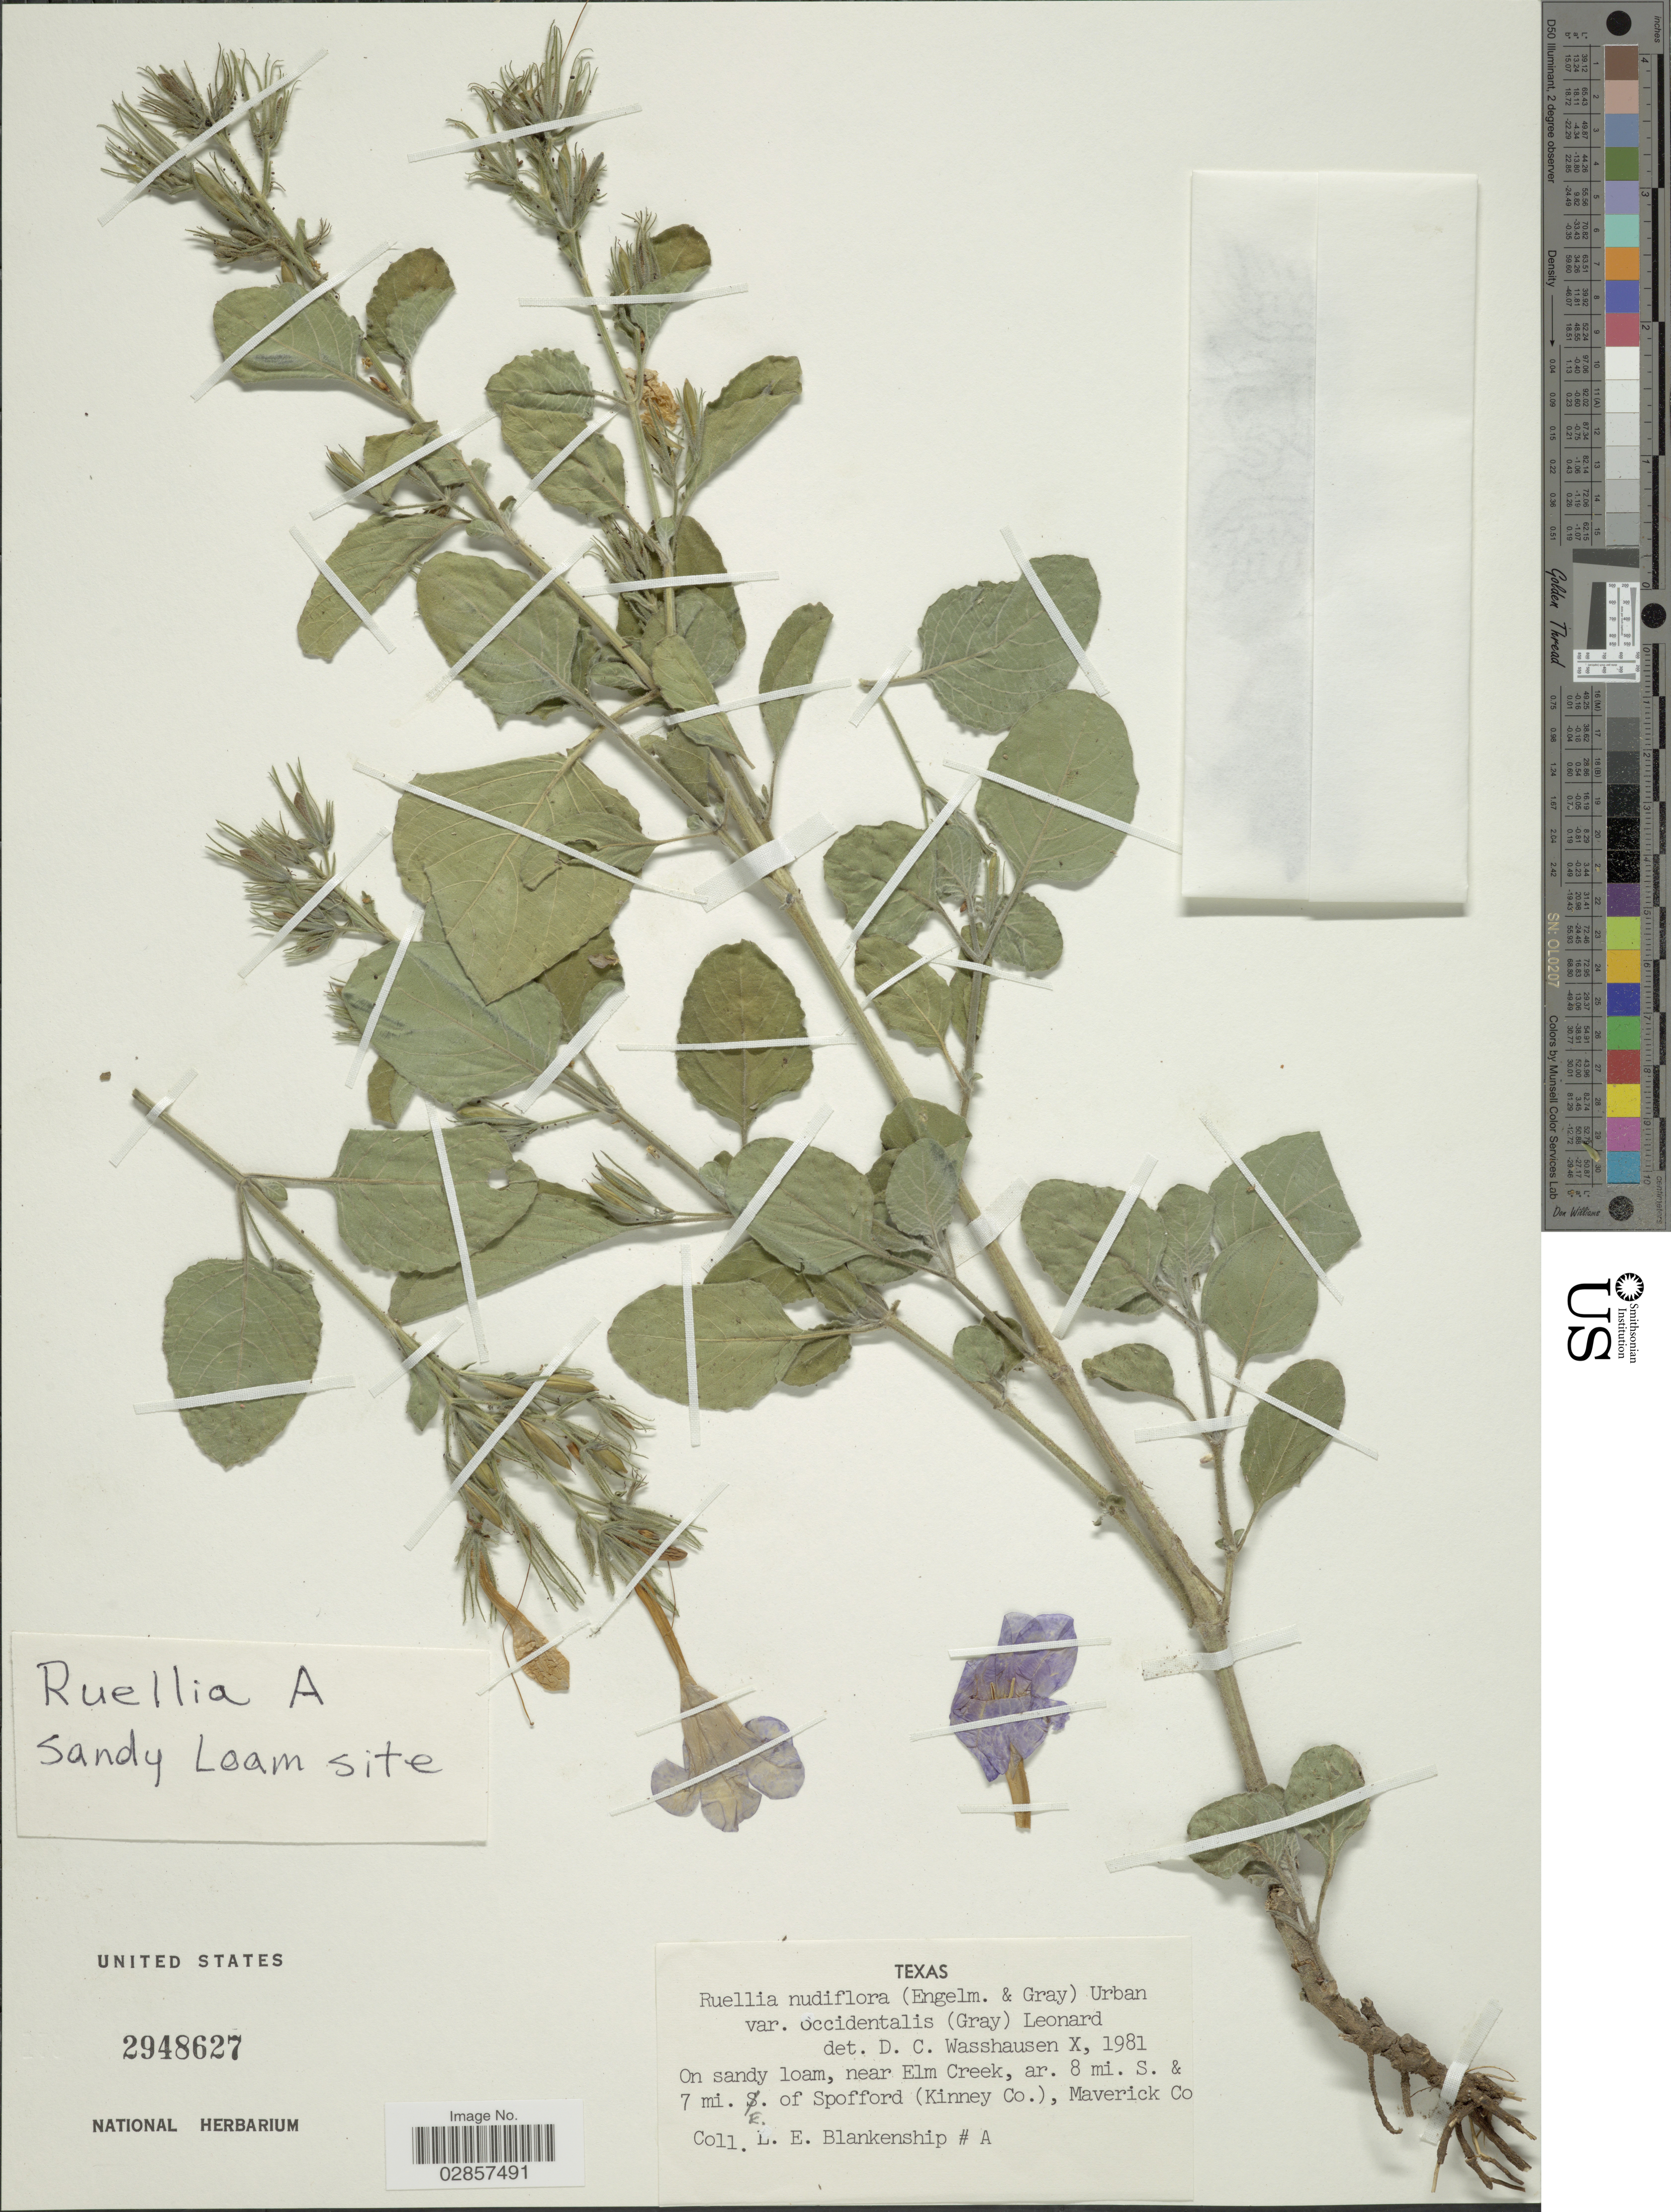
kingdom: Plantae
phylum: Tracheophyta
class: Magnoliopsida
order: Lamiales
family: Acanthaceae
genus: Ruellia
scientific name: Ruellia occidentalis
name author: (A. Gray) Tharp & F.A. Barkley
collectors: L. Blankenship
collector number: A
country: United States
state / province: Texas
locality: On sandy loam, near Elm Creek, ar. 8mi. S. & 7 mi. E. of Spofford (Kinney Co.), Maverick Co.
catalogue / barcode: US 2948627